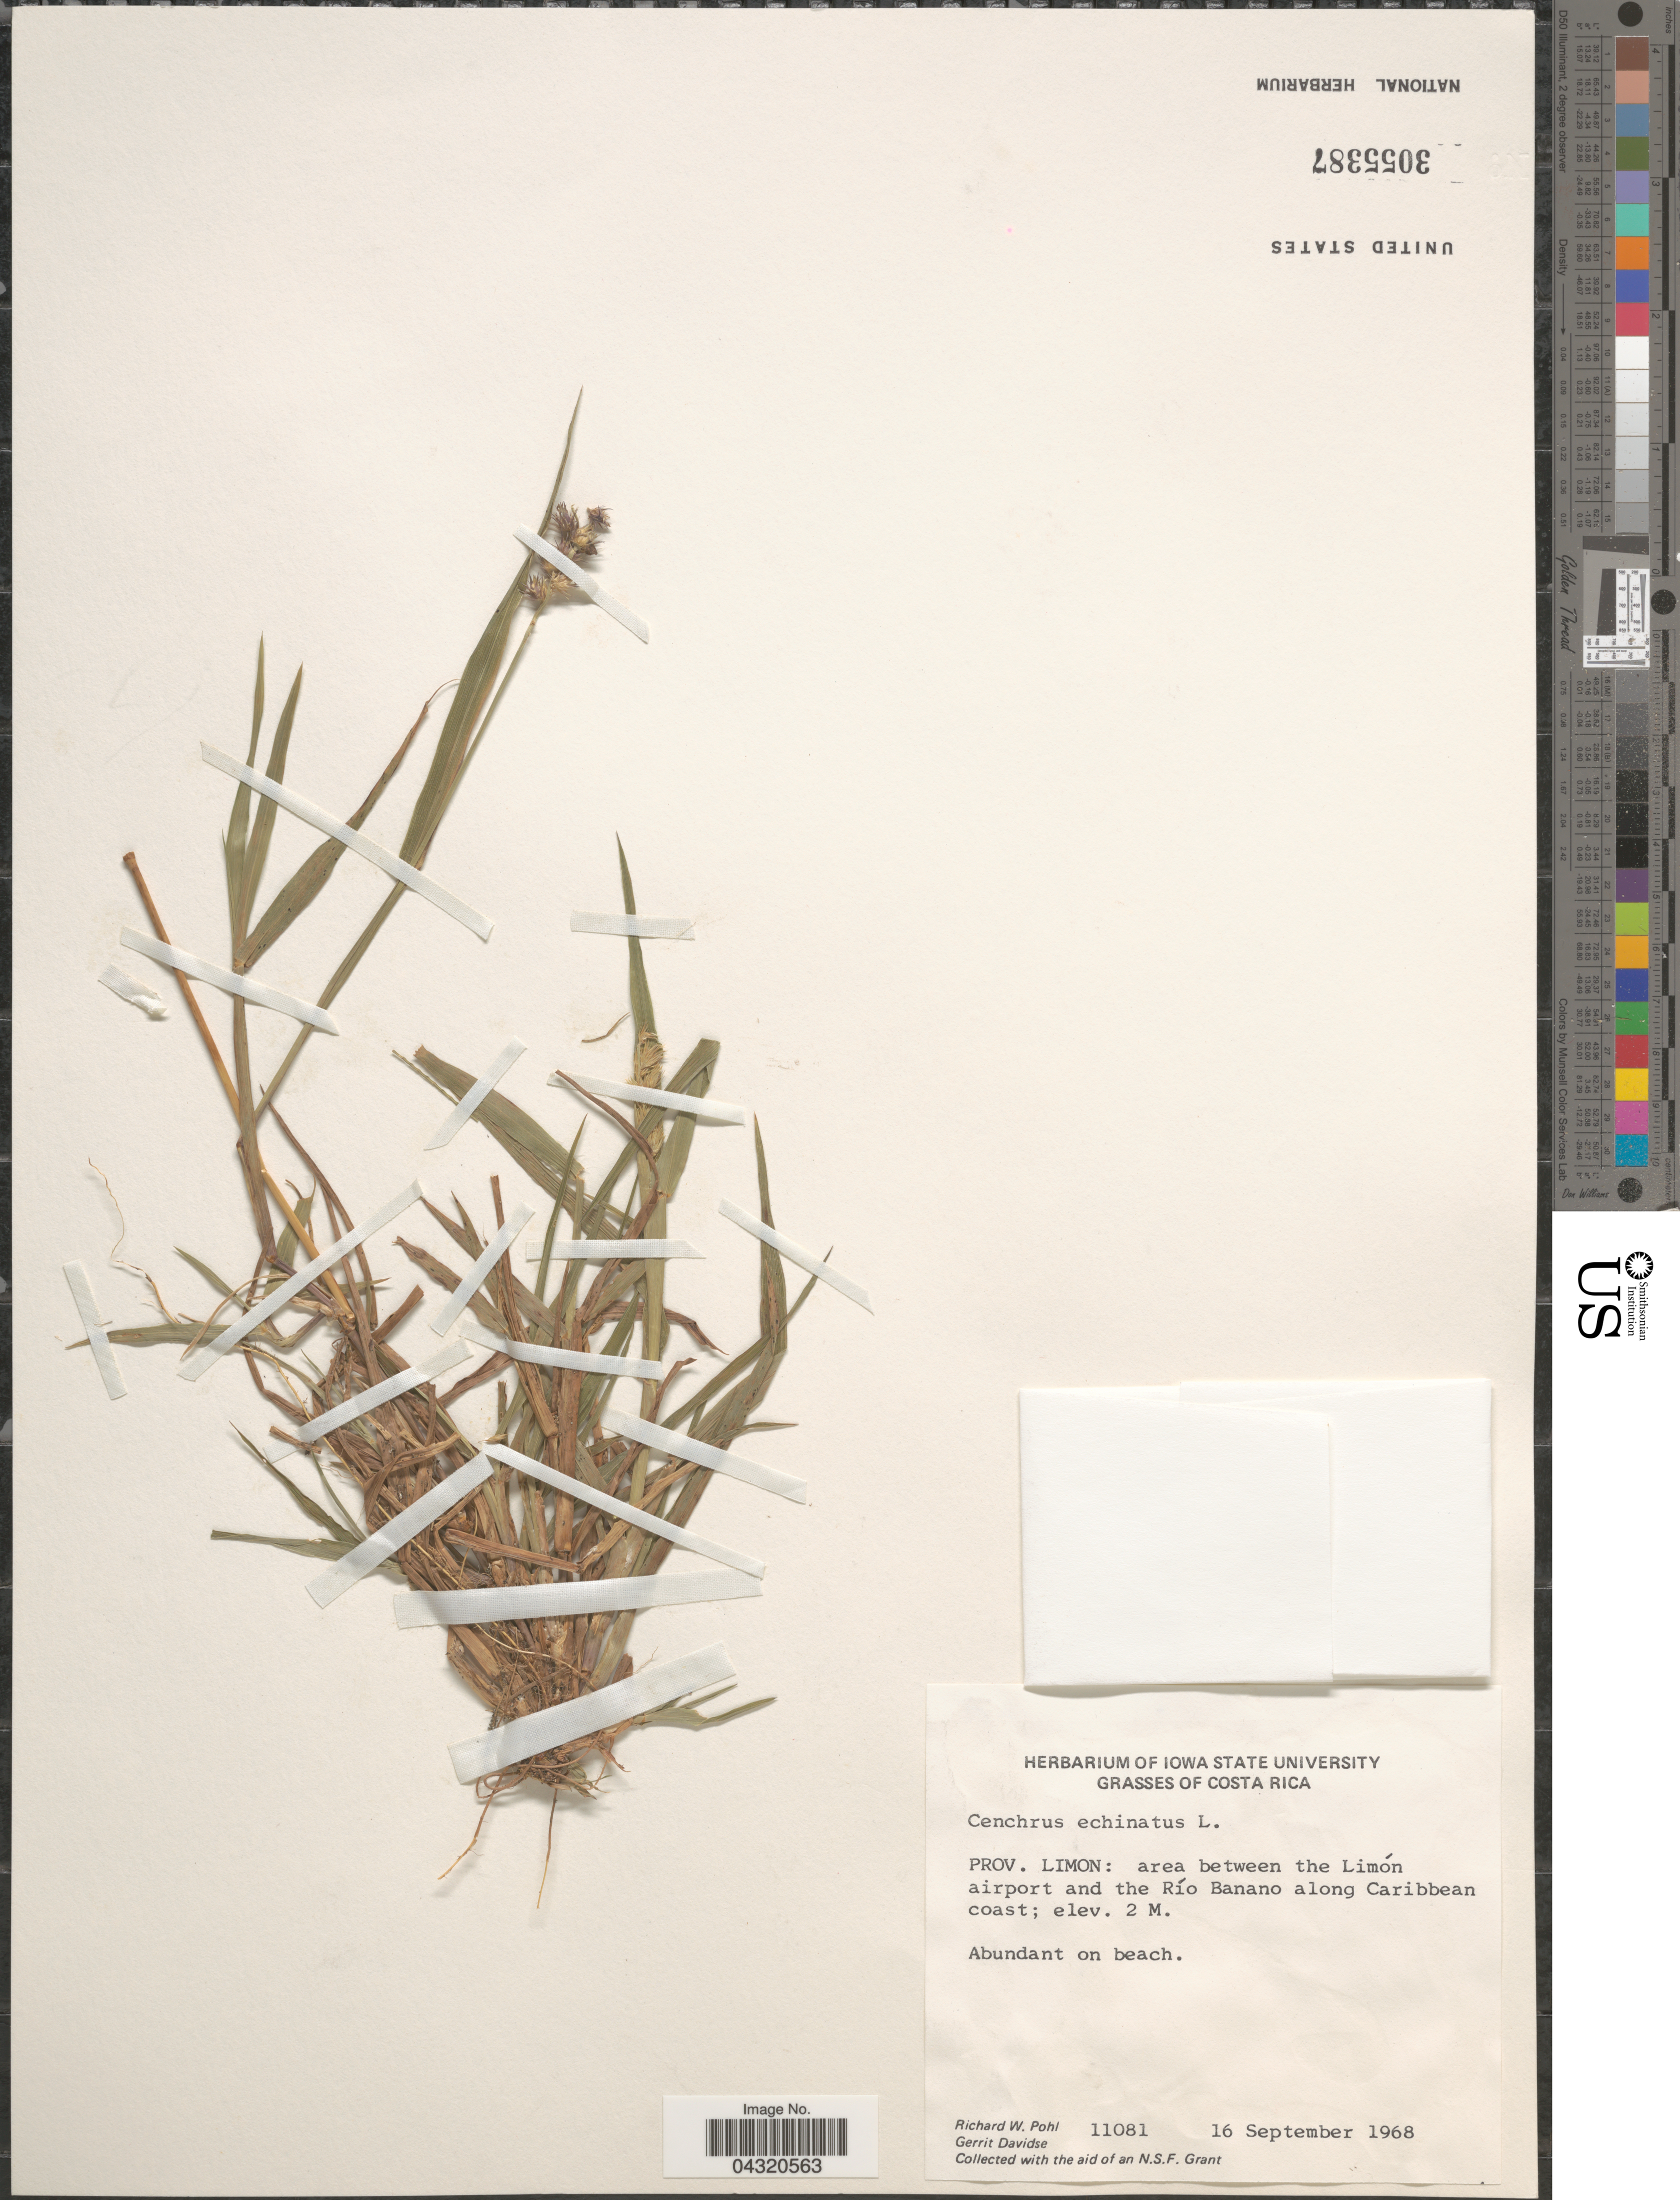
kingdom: Plantae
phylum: Tracheophyta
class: Liliopsida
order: Poales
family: Poaceae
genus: Cenchrus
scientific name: Cenchrus echinatus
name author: L.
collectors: R. W. Pohl & G. Davidse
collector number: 11081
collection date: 1968-09-16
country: Costa Rica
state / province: Limón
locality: Area between the Limón airport and the Río Banano along Caribbean coast.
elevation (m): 2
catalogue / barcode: US 3055387